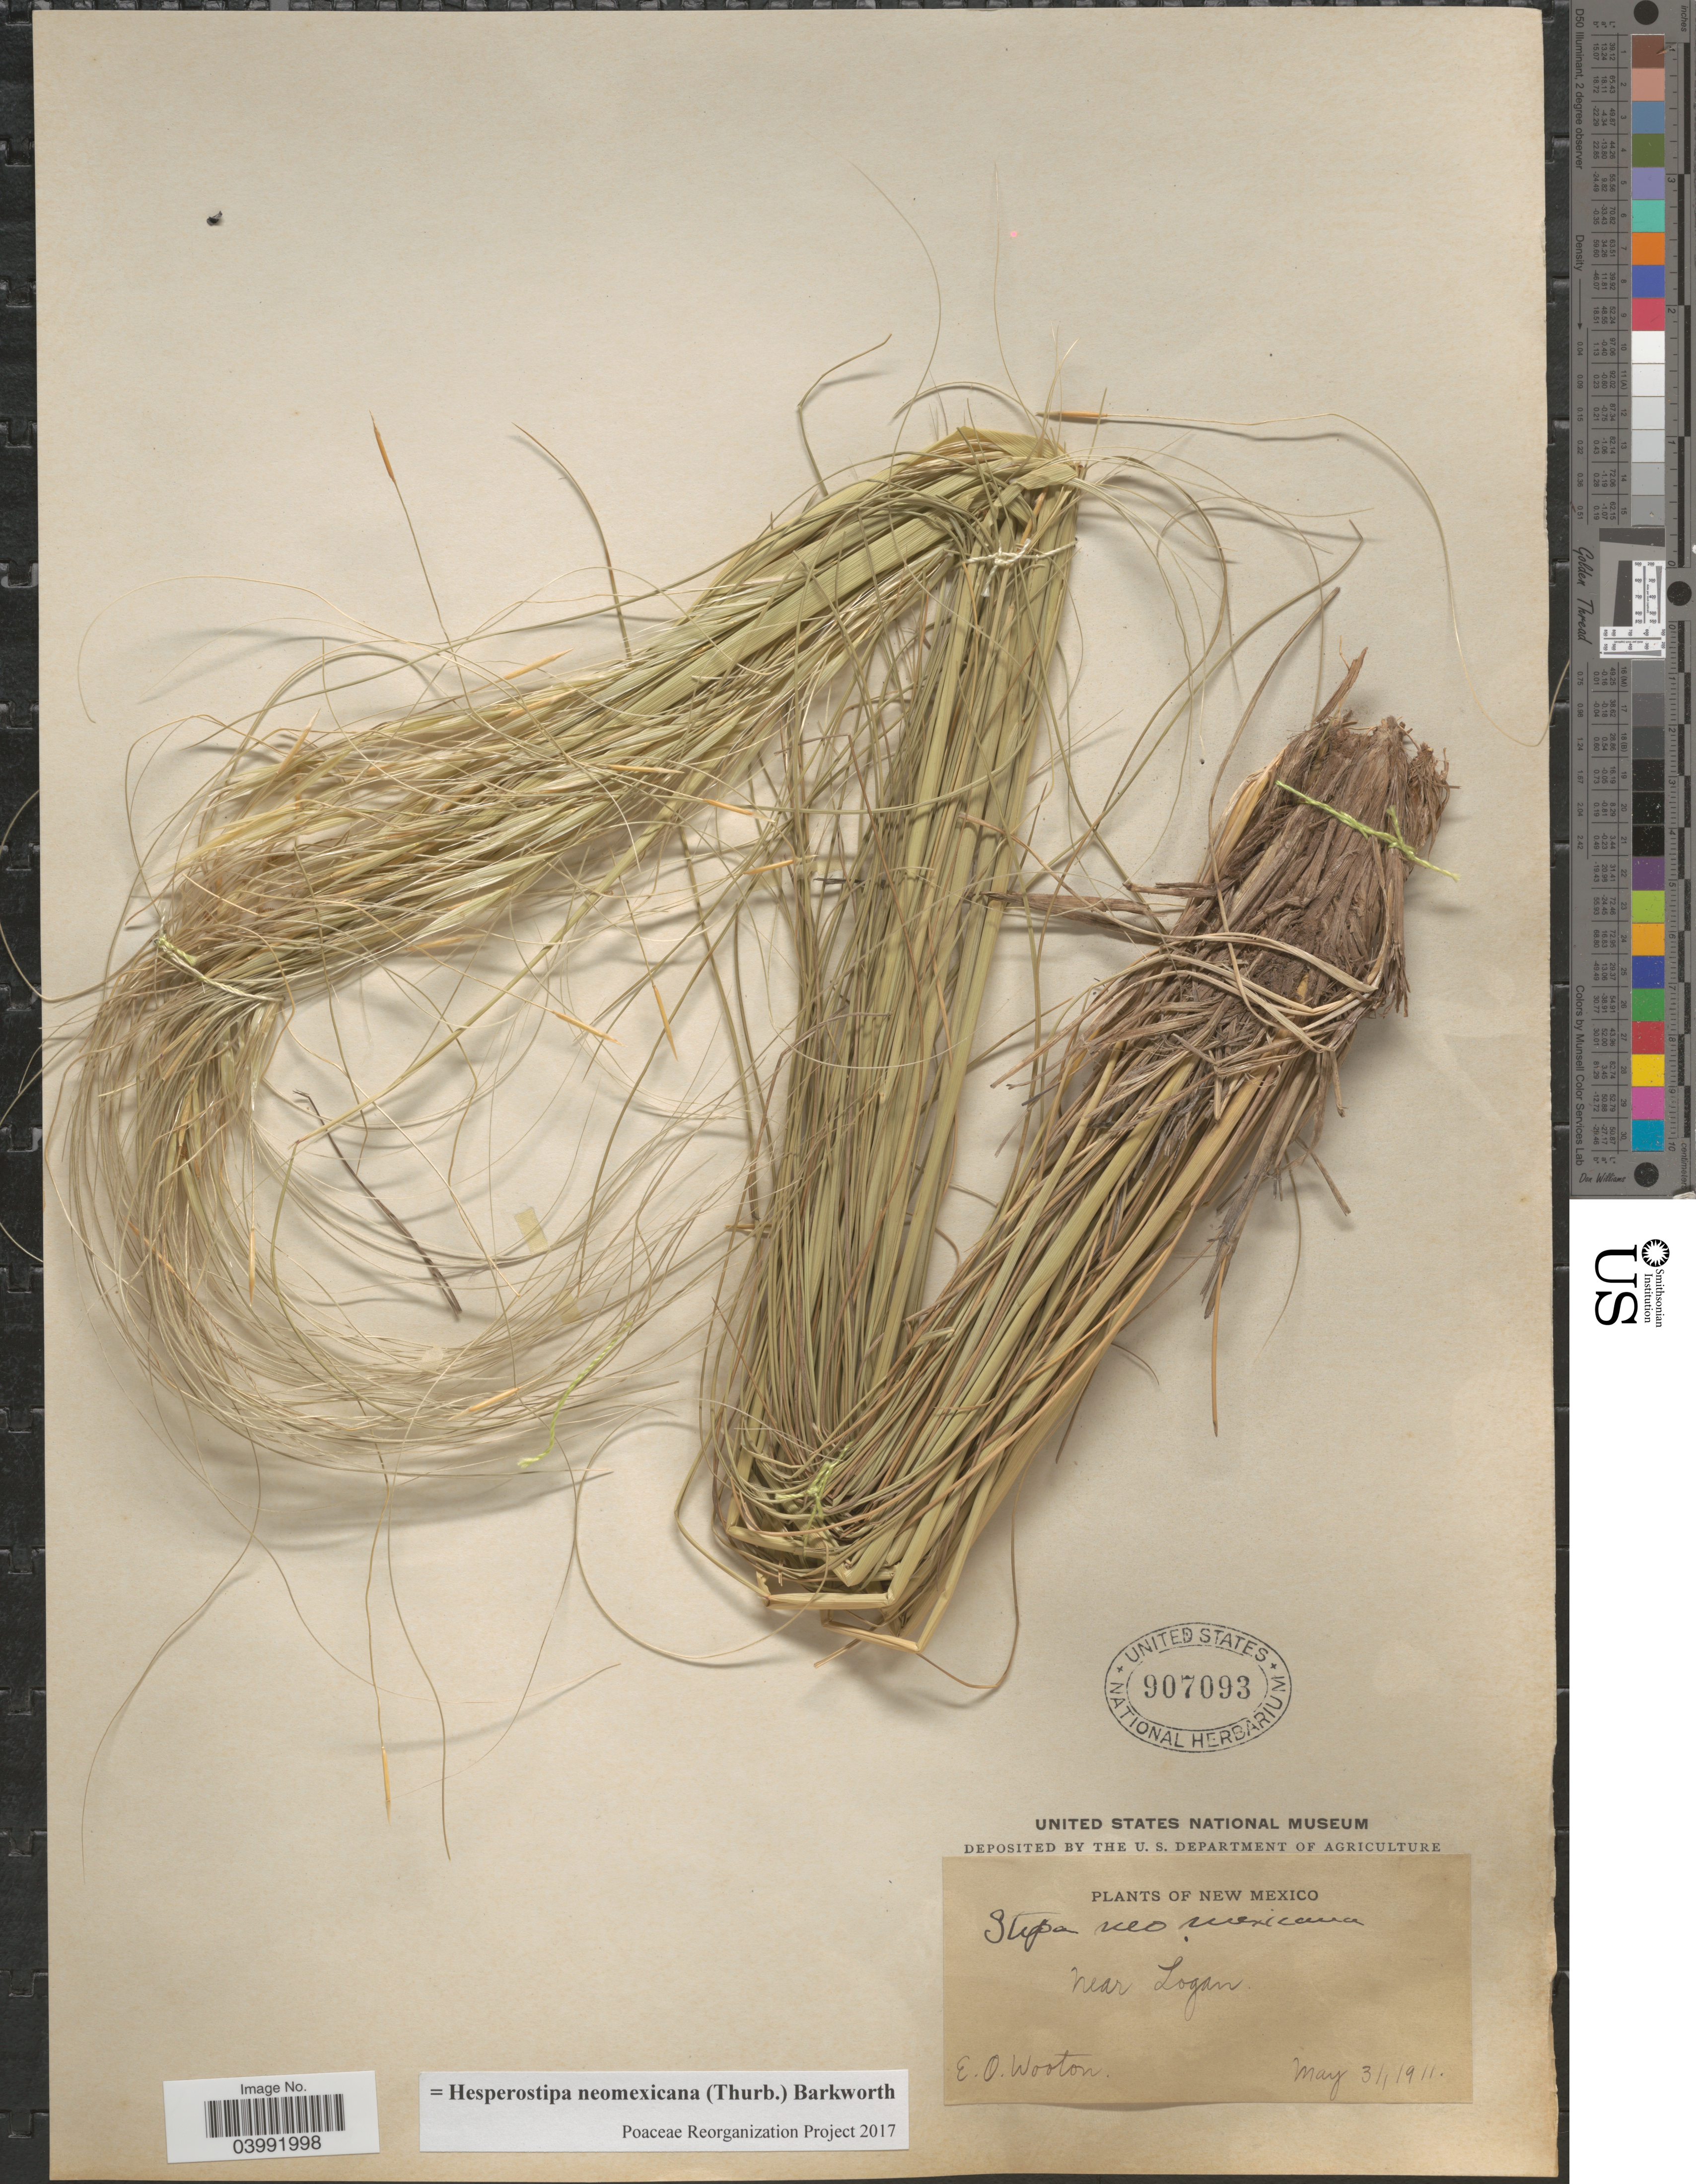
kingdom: Plantae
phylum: Tracheophyta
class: Liliopsida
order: Poales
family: Poaceae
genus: Hesperostipa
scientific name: Hesperostipa neomexicana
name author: (Thurb.) Barkworth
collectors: E. O. Wooton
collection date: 1911-05-31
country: United States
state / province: New Mexico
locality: Near Logan.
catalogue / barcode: US 907093